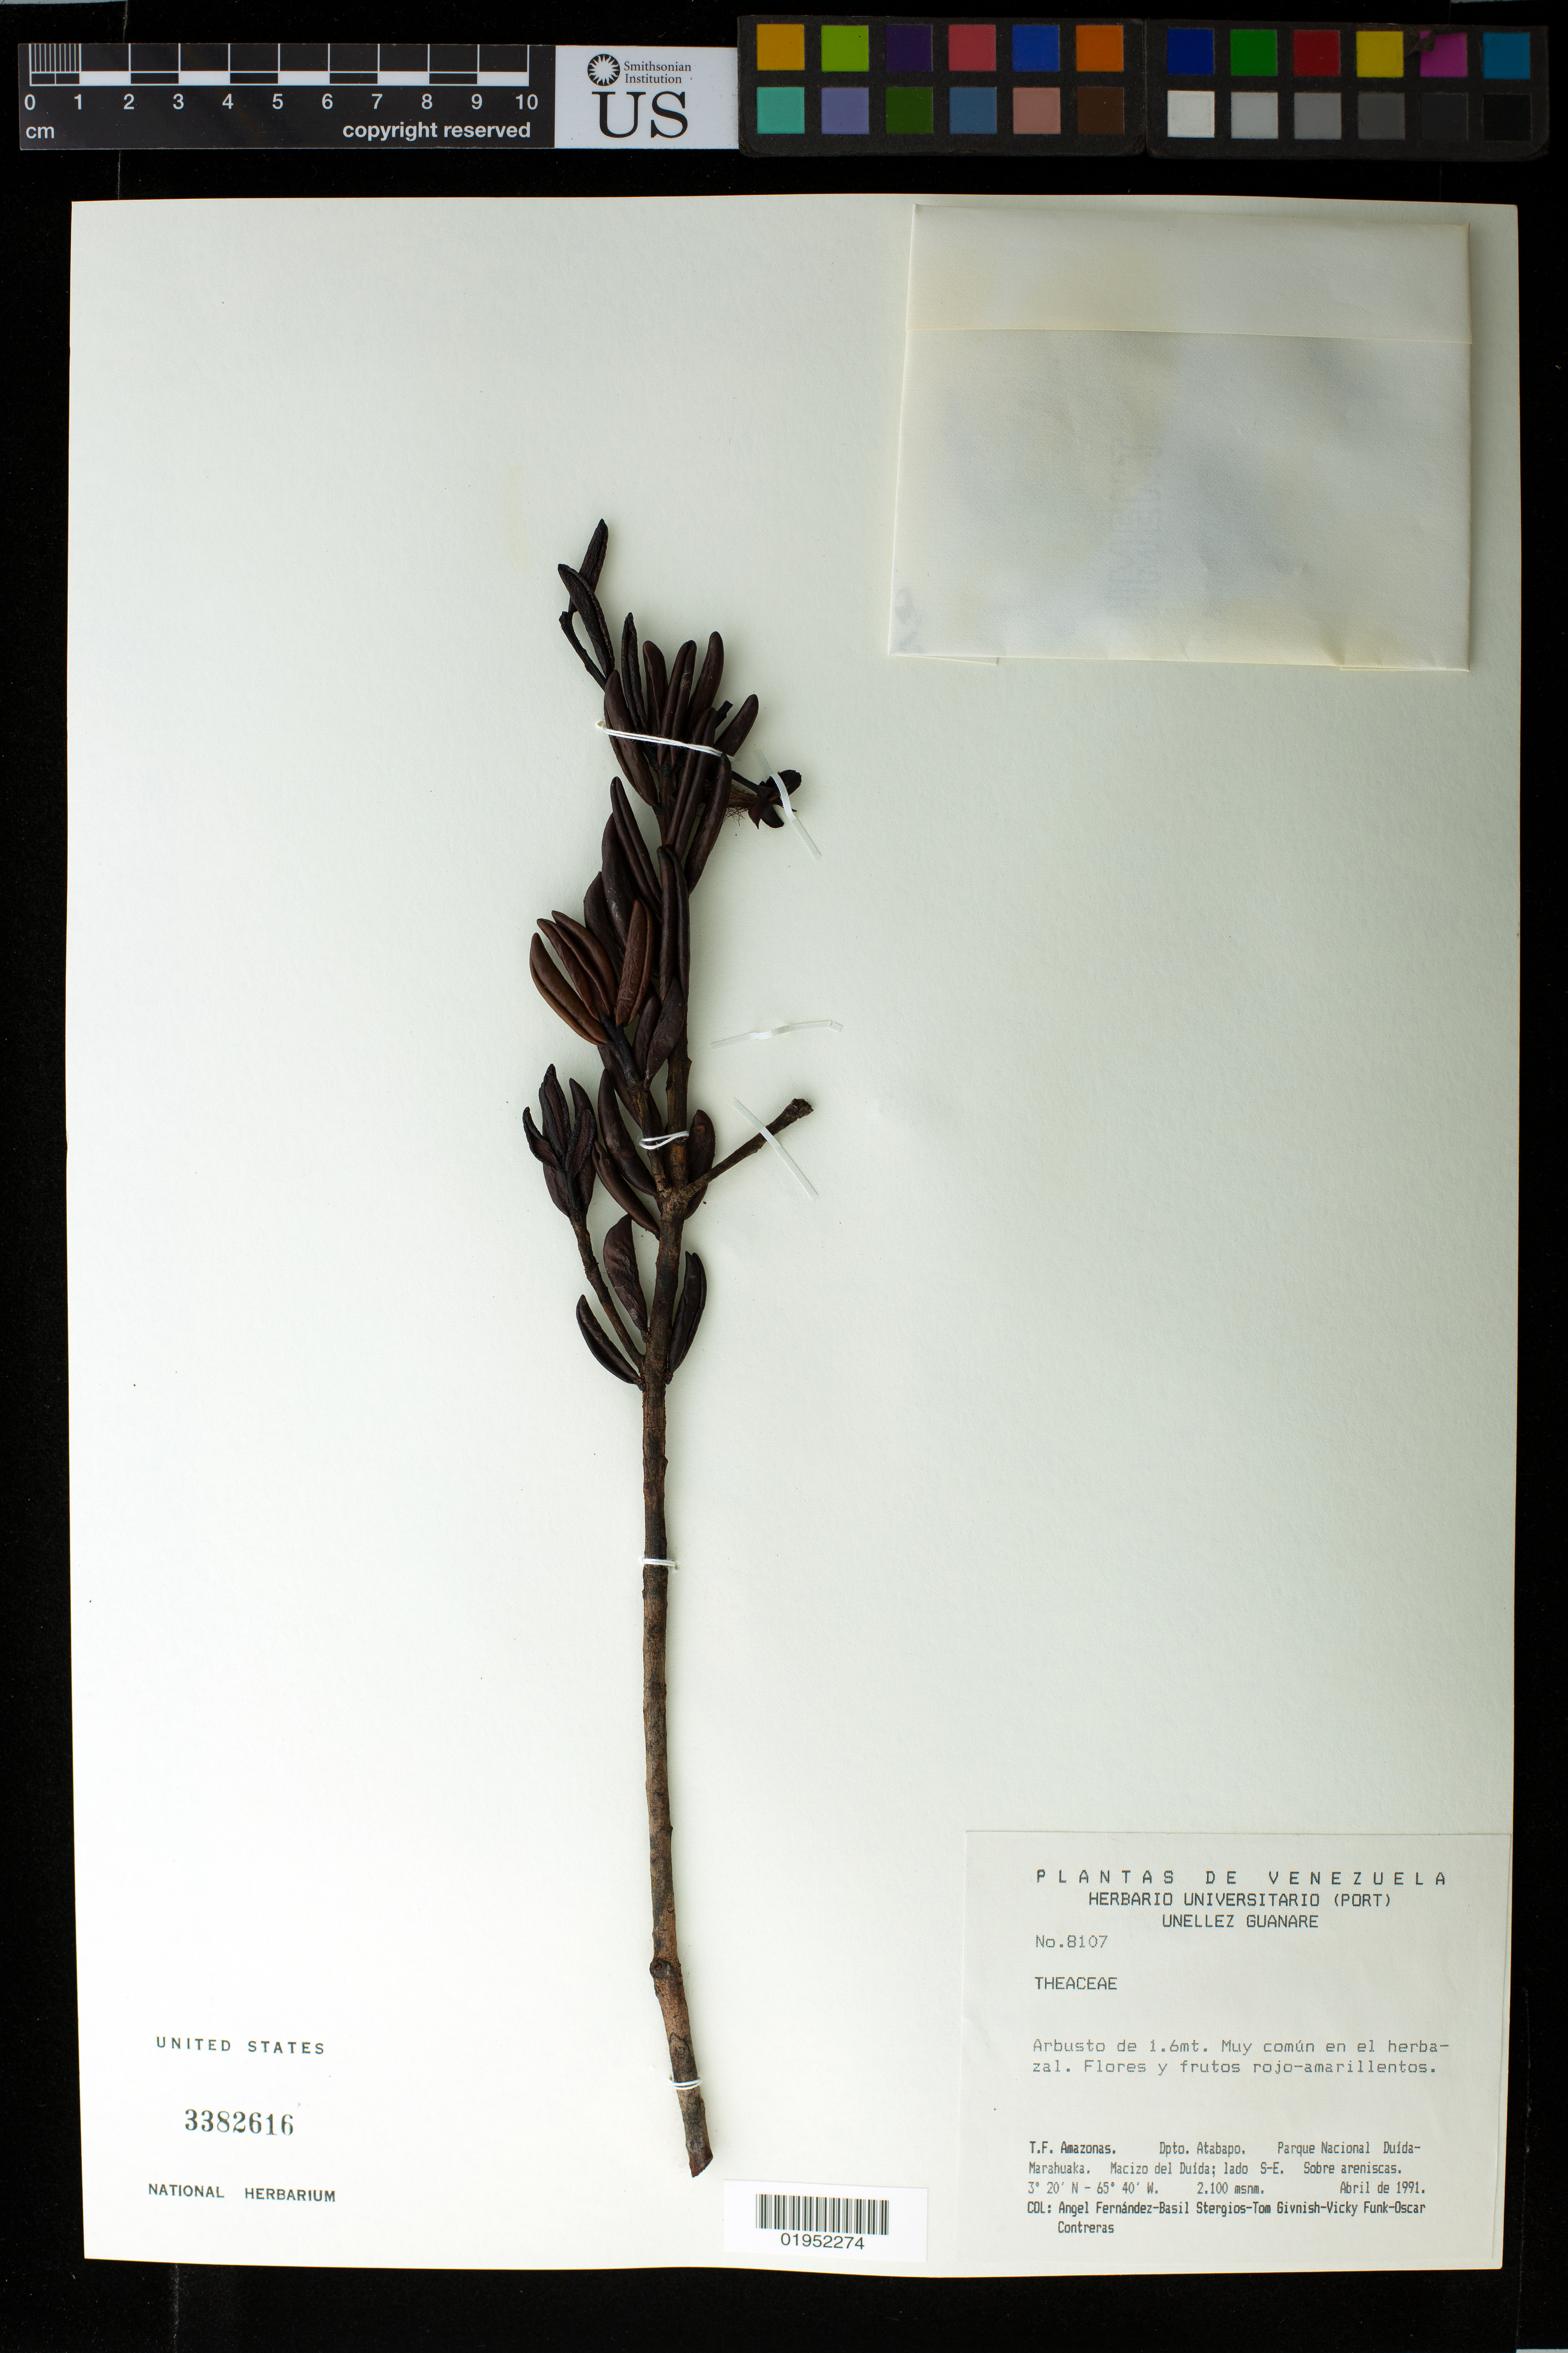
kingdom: Plantae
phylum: Tracheophyta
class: Magnoliopsida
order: Ericales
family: Theaceae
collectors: A. Fernández, B. G. Stergios, T. J. Givnish, V. Funk & O. Contreras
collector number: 8107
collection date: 1991-04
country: Venezuela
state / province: Amazonas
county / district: Atabapo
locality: Parque Nacional Duída-Marahuaka, Macizo del Duída, lado SE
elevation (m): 2100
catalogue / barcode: US 3382616